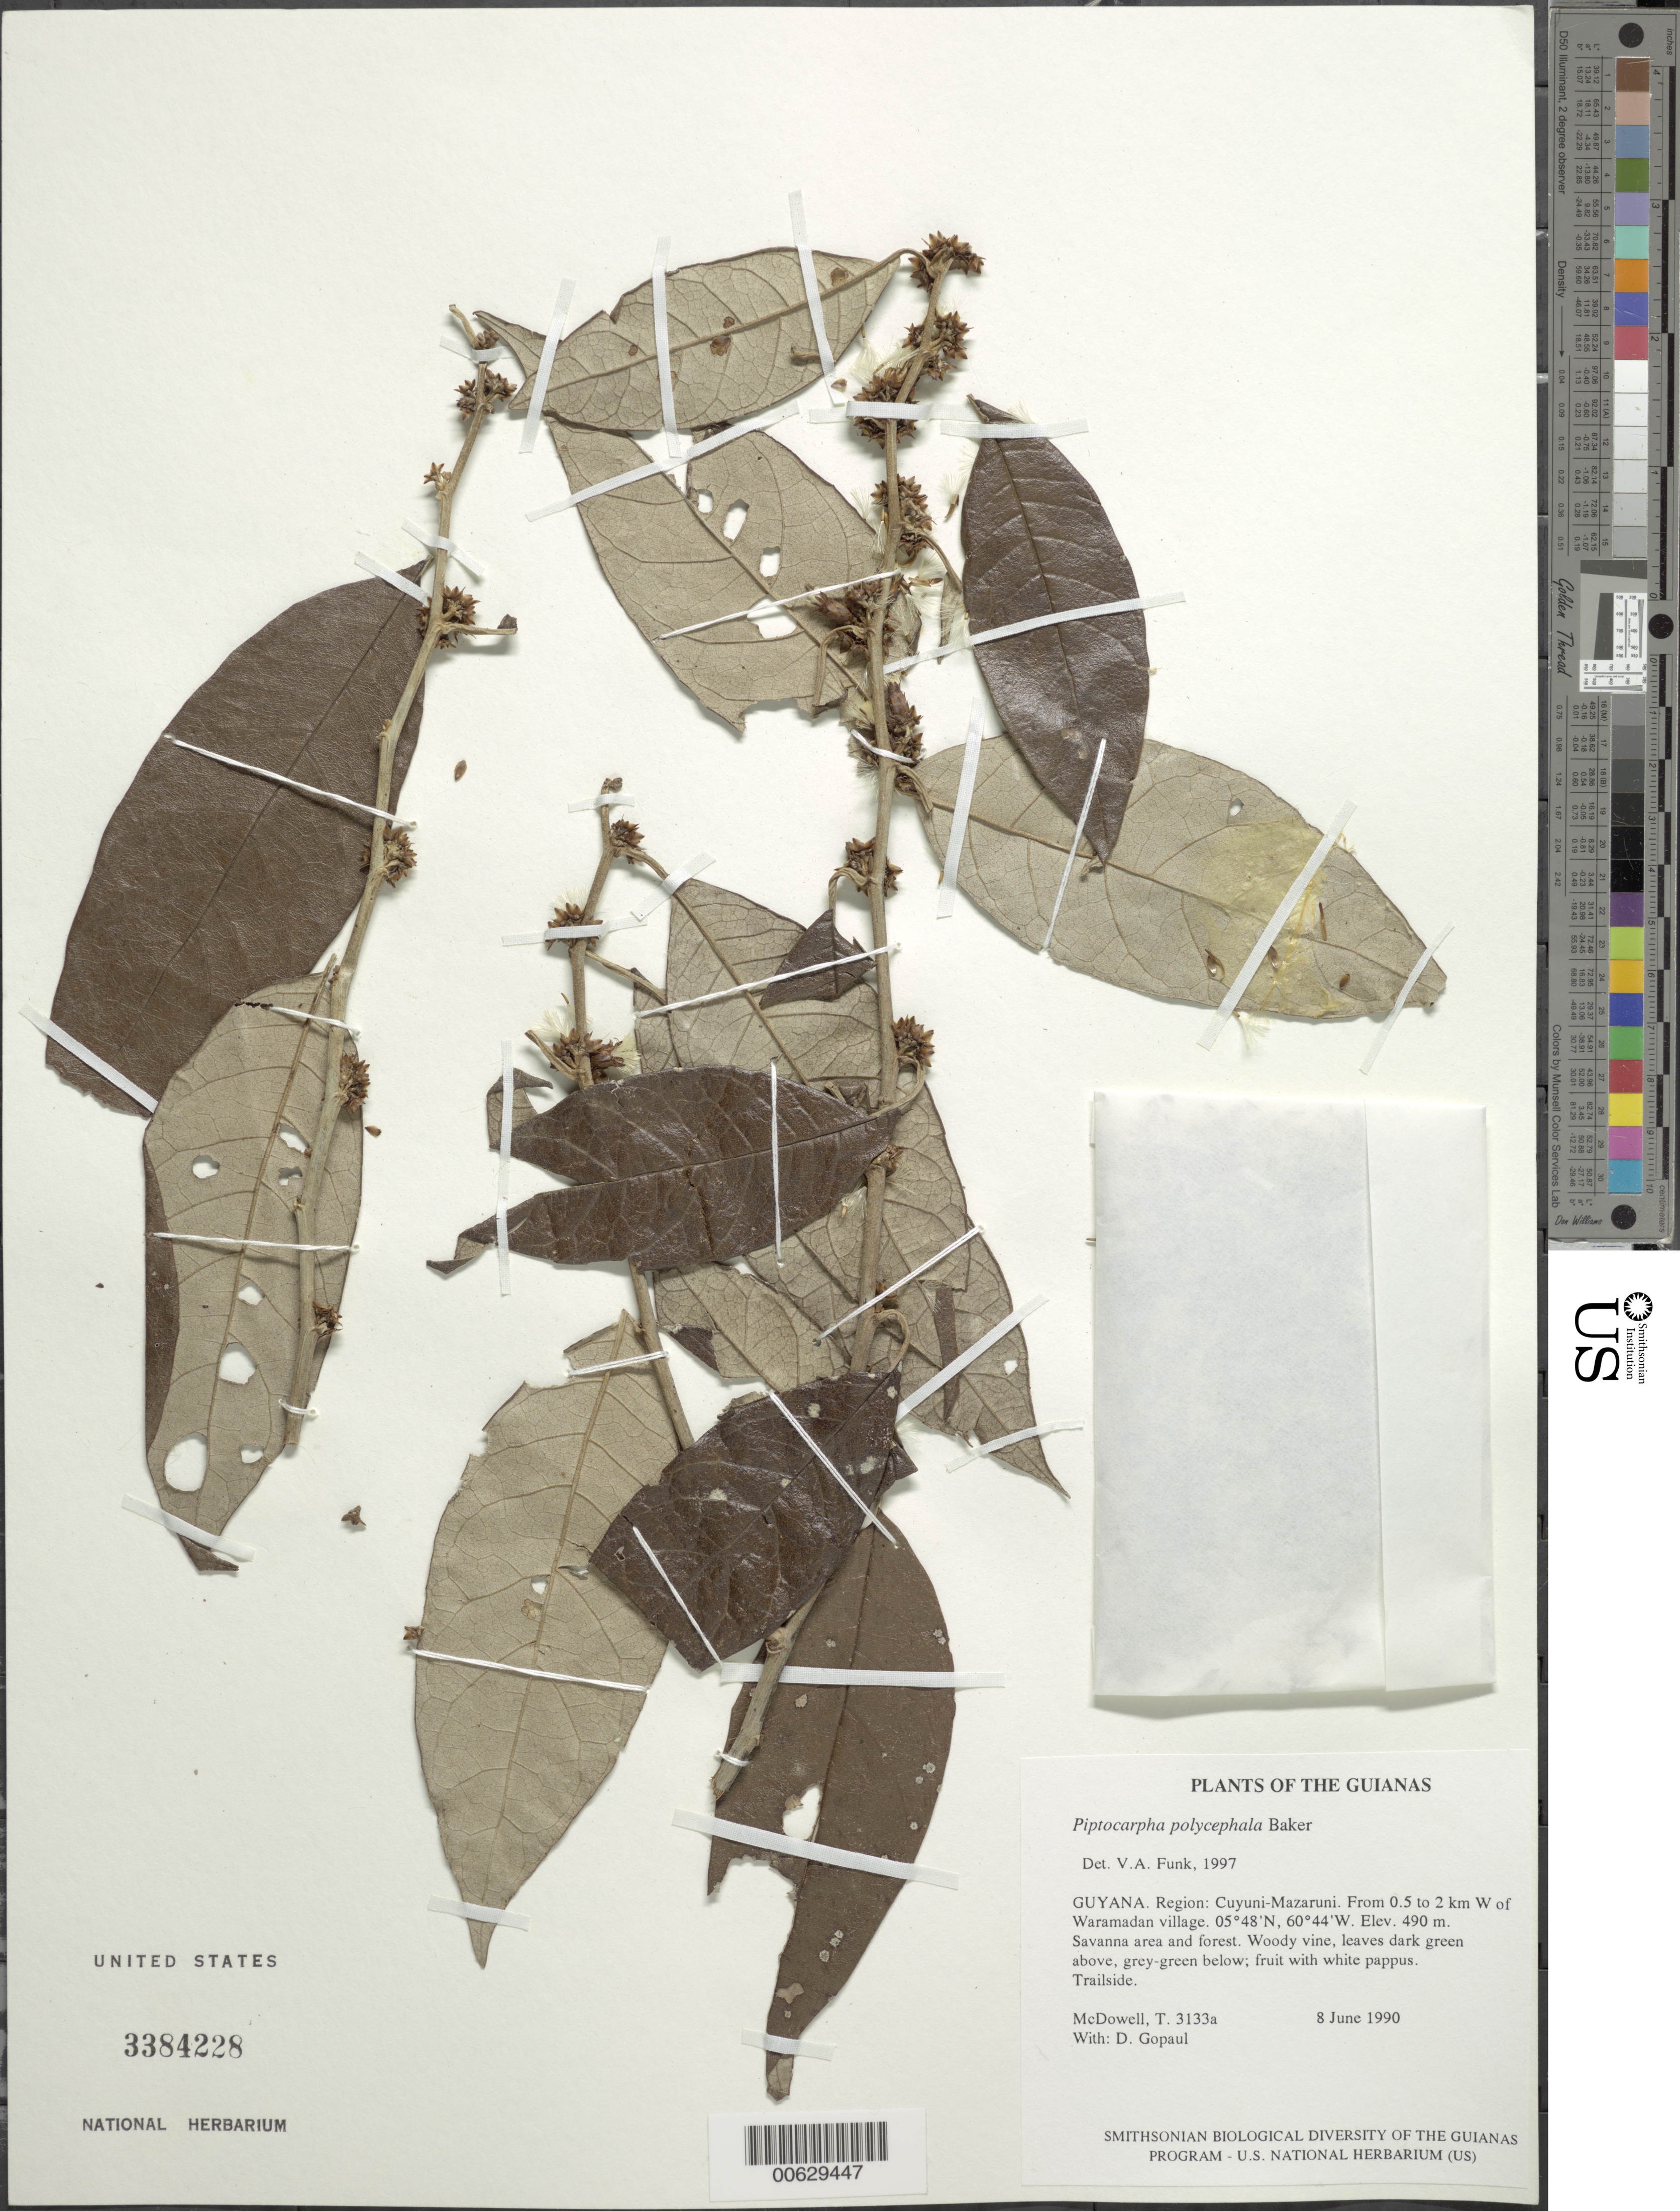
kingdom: Plantae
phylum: Tracheophyta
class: Magnoliopsida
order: Asterales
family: Asteraceae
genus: Piptocarpha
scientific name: Piptocarpha polycephala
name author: Baker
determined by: Funk, Vicki A., (BOT), Smithsonian Institution - National Museum of Natural History (UNITED STATES)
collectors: T. McDowell & D. Gopaul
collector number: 3133 a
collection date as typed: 8 June 1990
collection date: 1990-06-08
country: Guyana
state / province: Cuyuni-Mazaruni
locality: From 0.5 to 2 km W of Waramadan village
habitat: Savanna area and forest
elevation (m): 490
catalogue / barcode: US 3384228